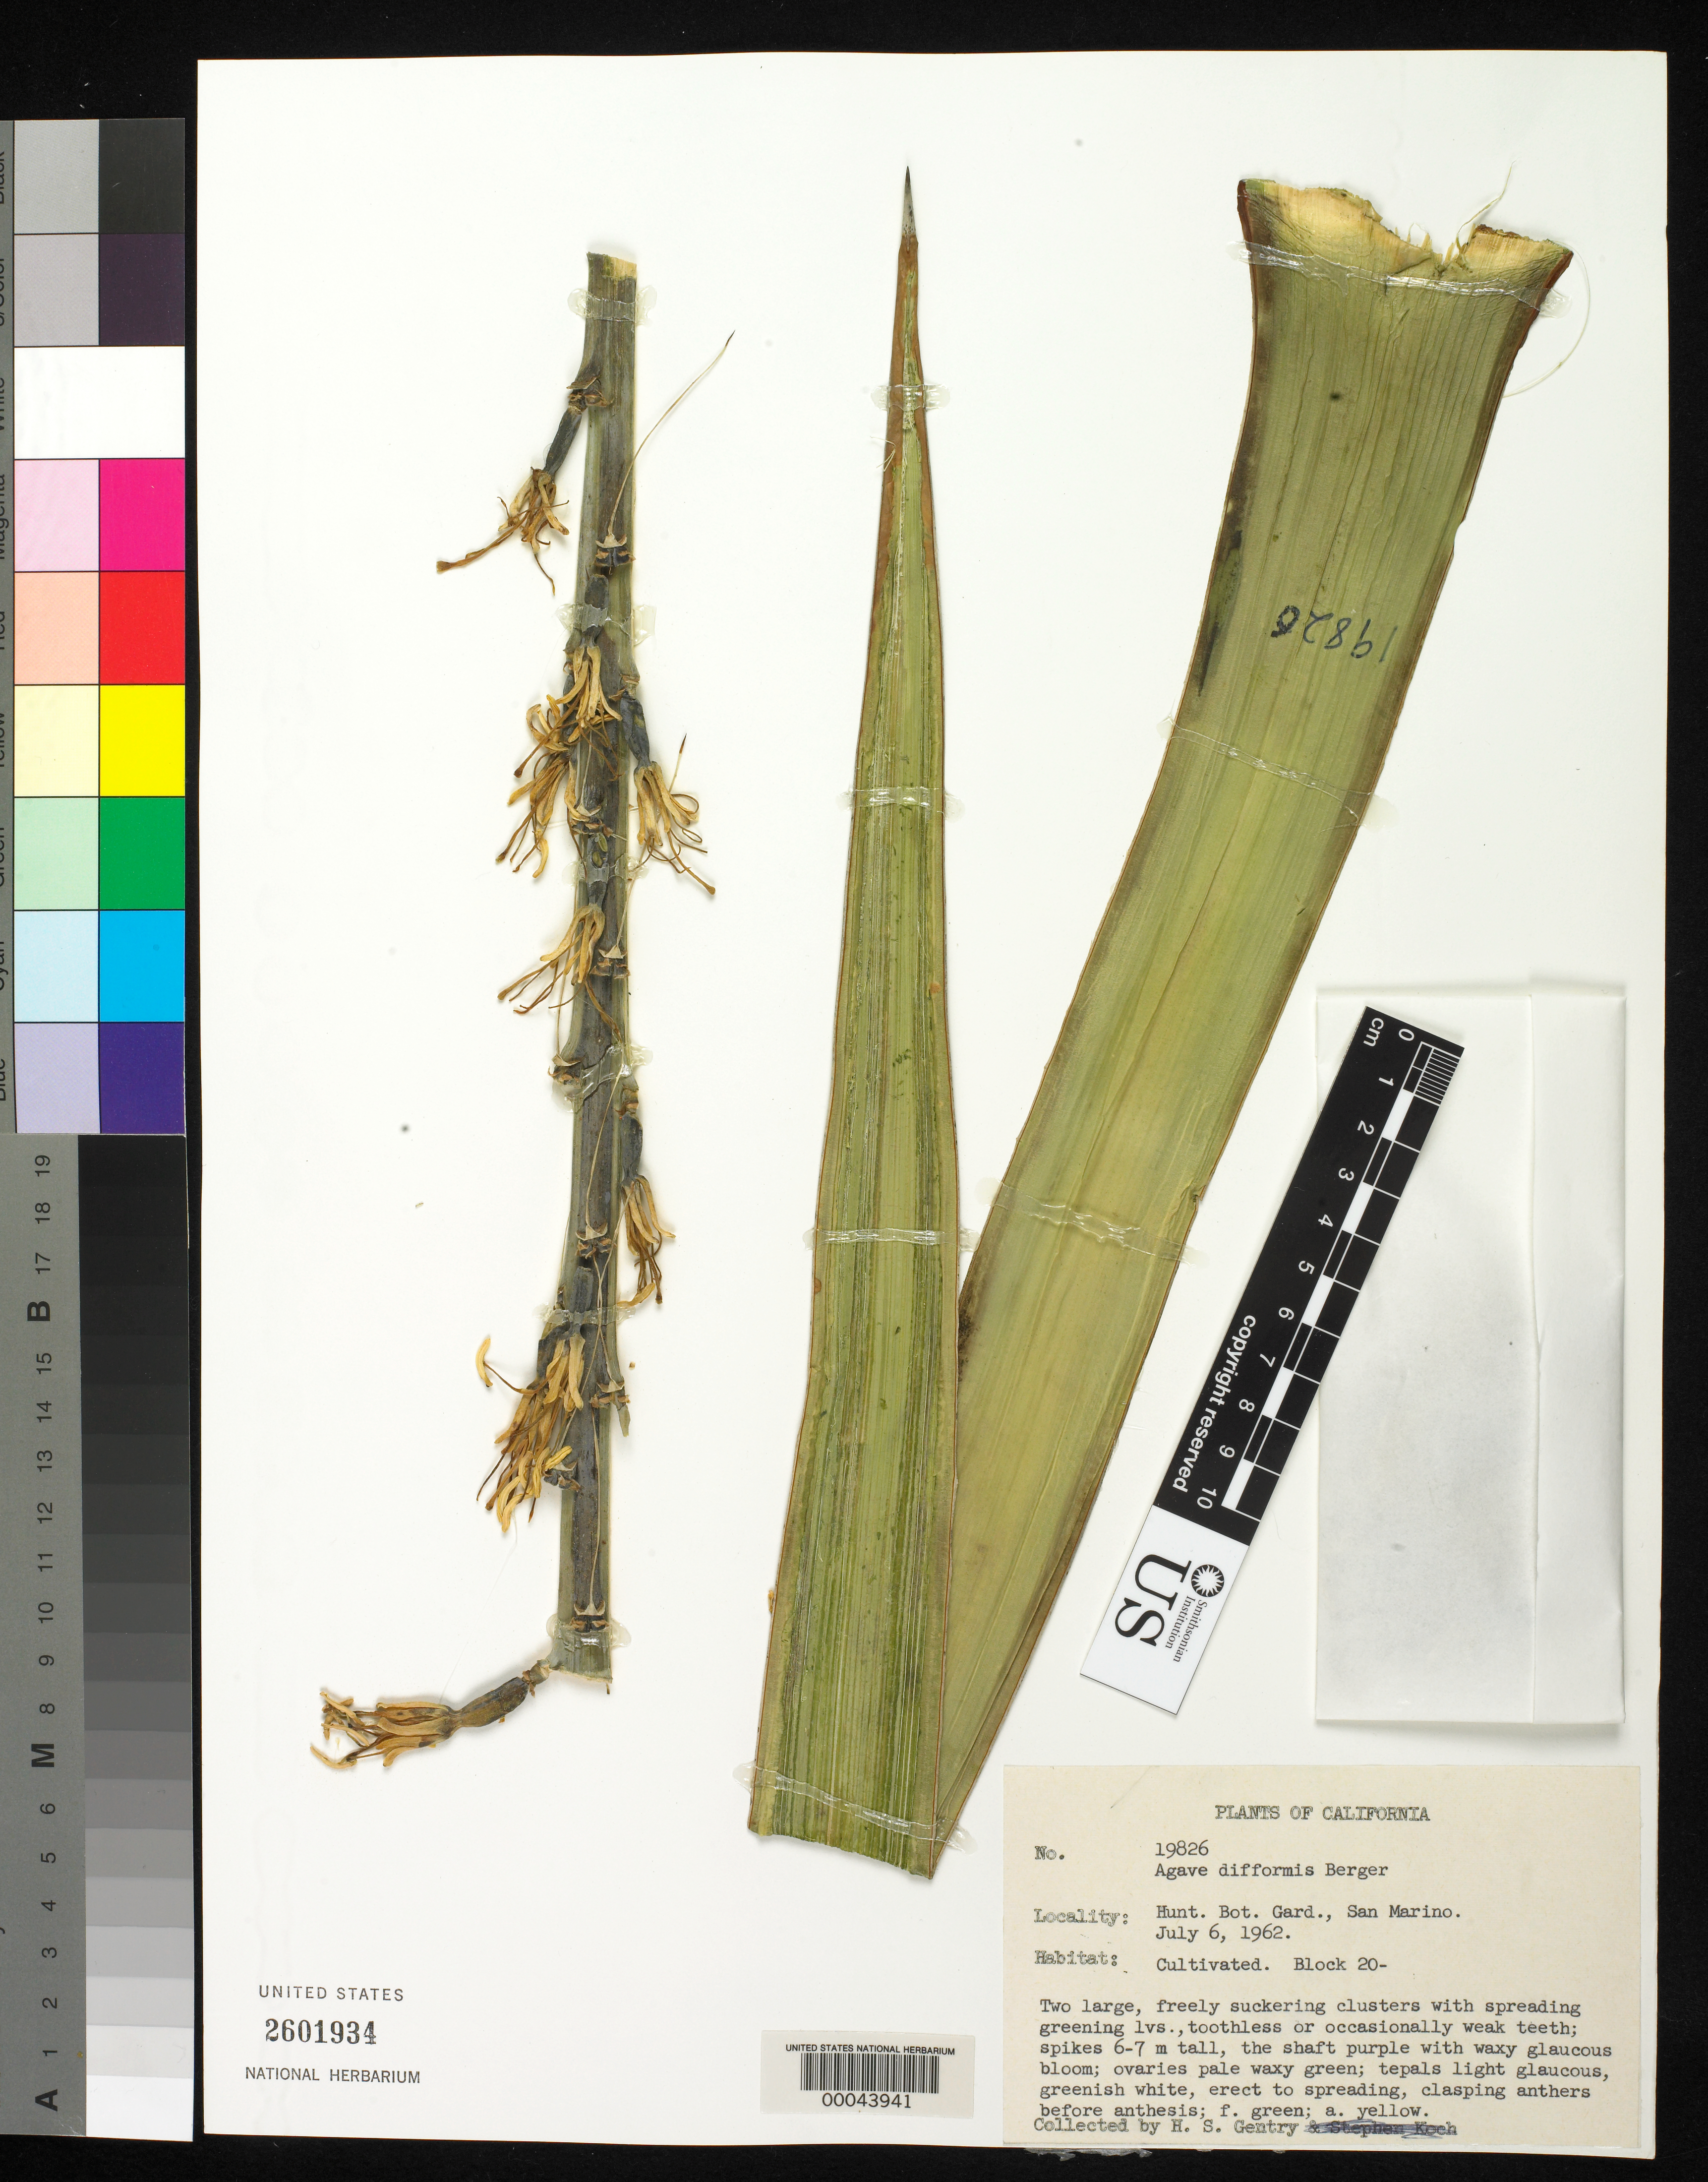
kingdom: Plantae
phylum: Tracheophyta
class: Liliopsida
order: Asparagales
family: Asparagaceae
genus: Agave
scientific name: Agave difformis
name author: A. Berger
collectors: H. S. Gentry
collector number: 19826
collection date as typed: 06 Jul 1962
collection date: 1962-07-06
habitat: Cultivated. block 20; huntington botanic gardens, san marino, ca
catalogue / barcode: US 2601934